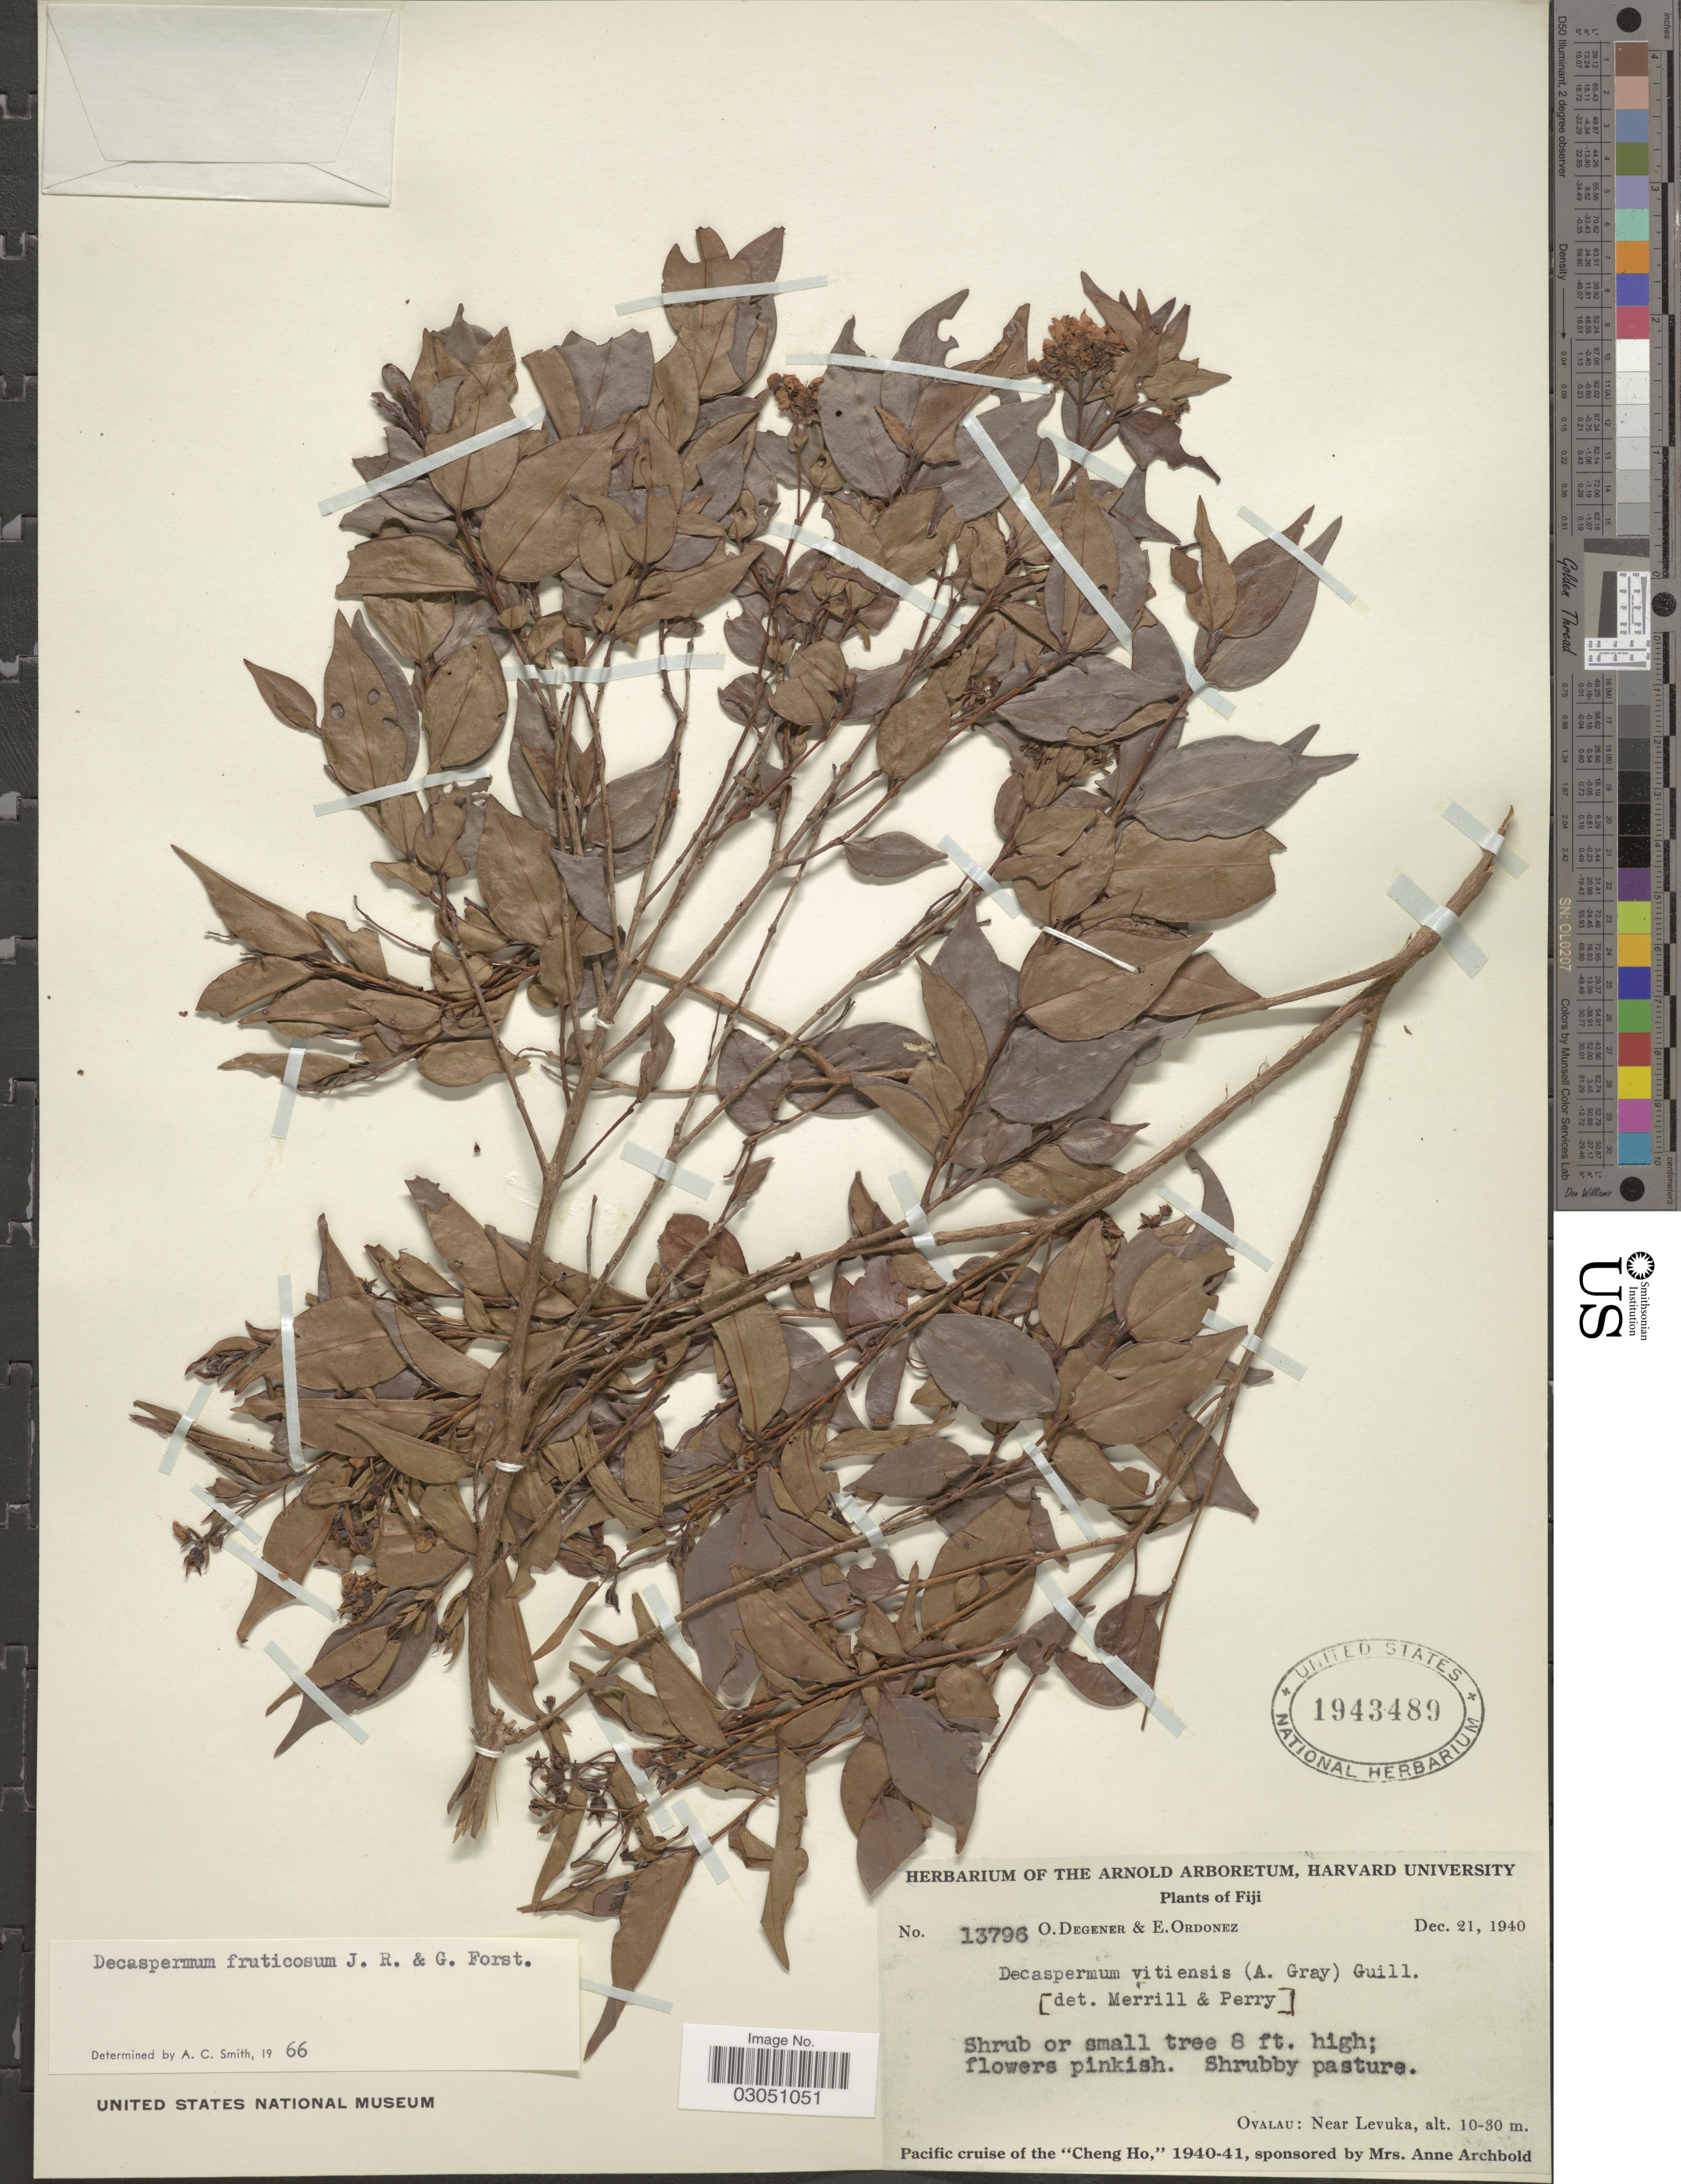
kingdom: Plantae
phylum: Tracheophyta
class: Magnoliopsida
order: Myrtales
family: Myrtaceae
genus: Decaspermum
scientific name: Decaspermum vitiense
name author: (A. Gray) Nied.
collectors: O. Degener & E. Ordonez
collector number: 13796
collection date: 1940-12-21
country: Fiji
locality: Ovalau: Near Levuka.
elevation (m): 10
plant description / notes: cited by A.J. Scott, Kew Bull. 34(1): 65. 1979.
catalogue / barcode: US 1943489